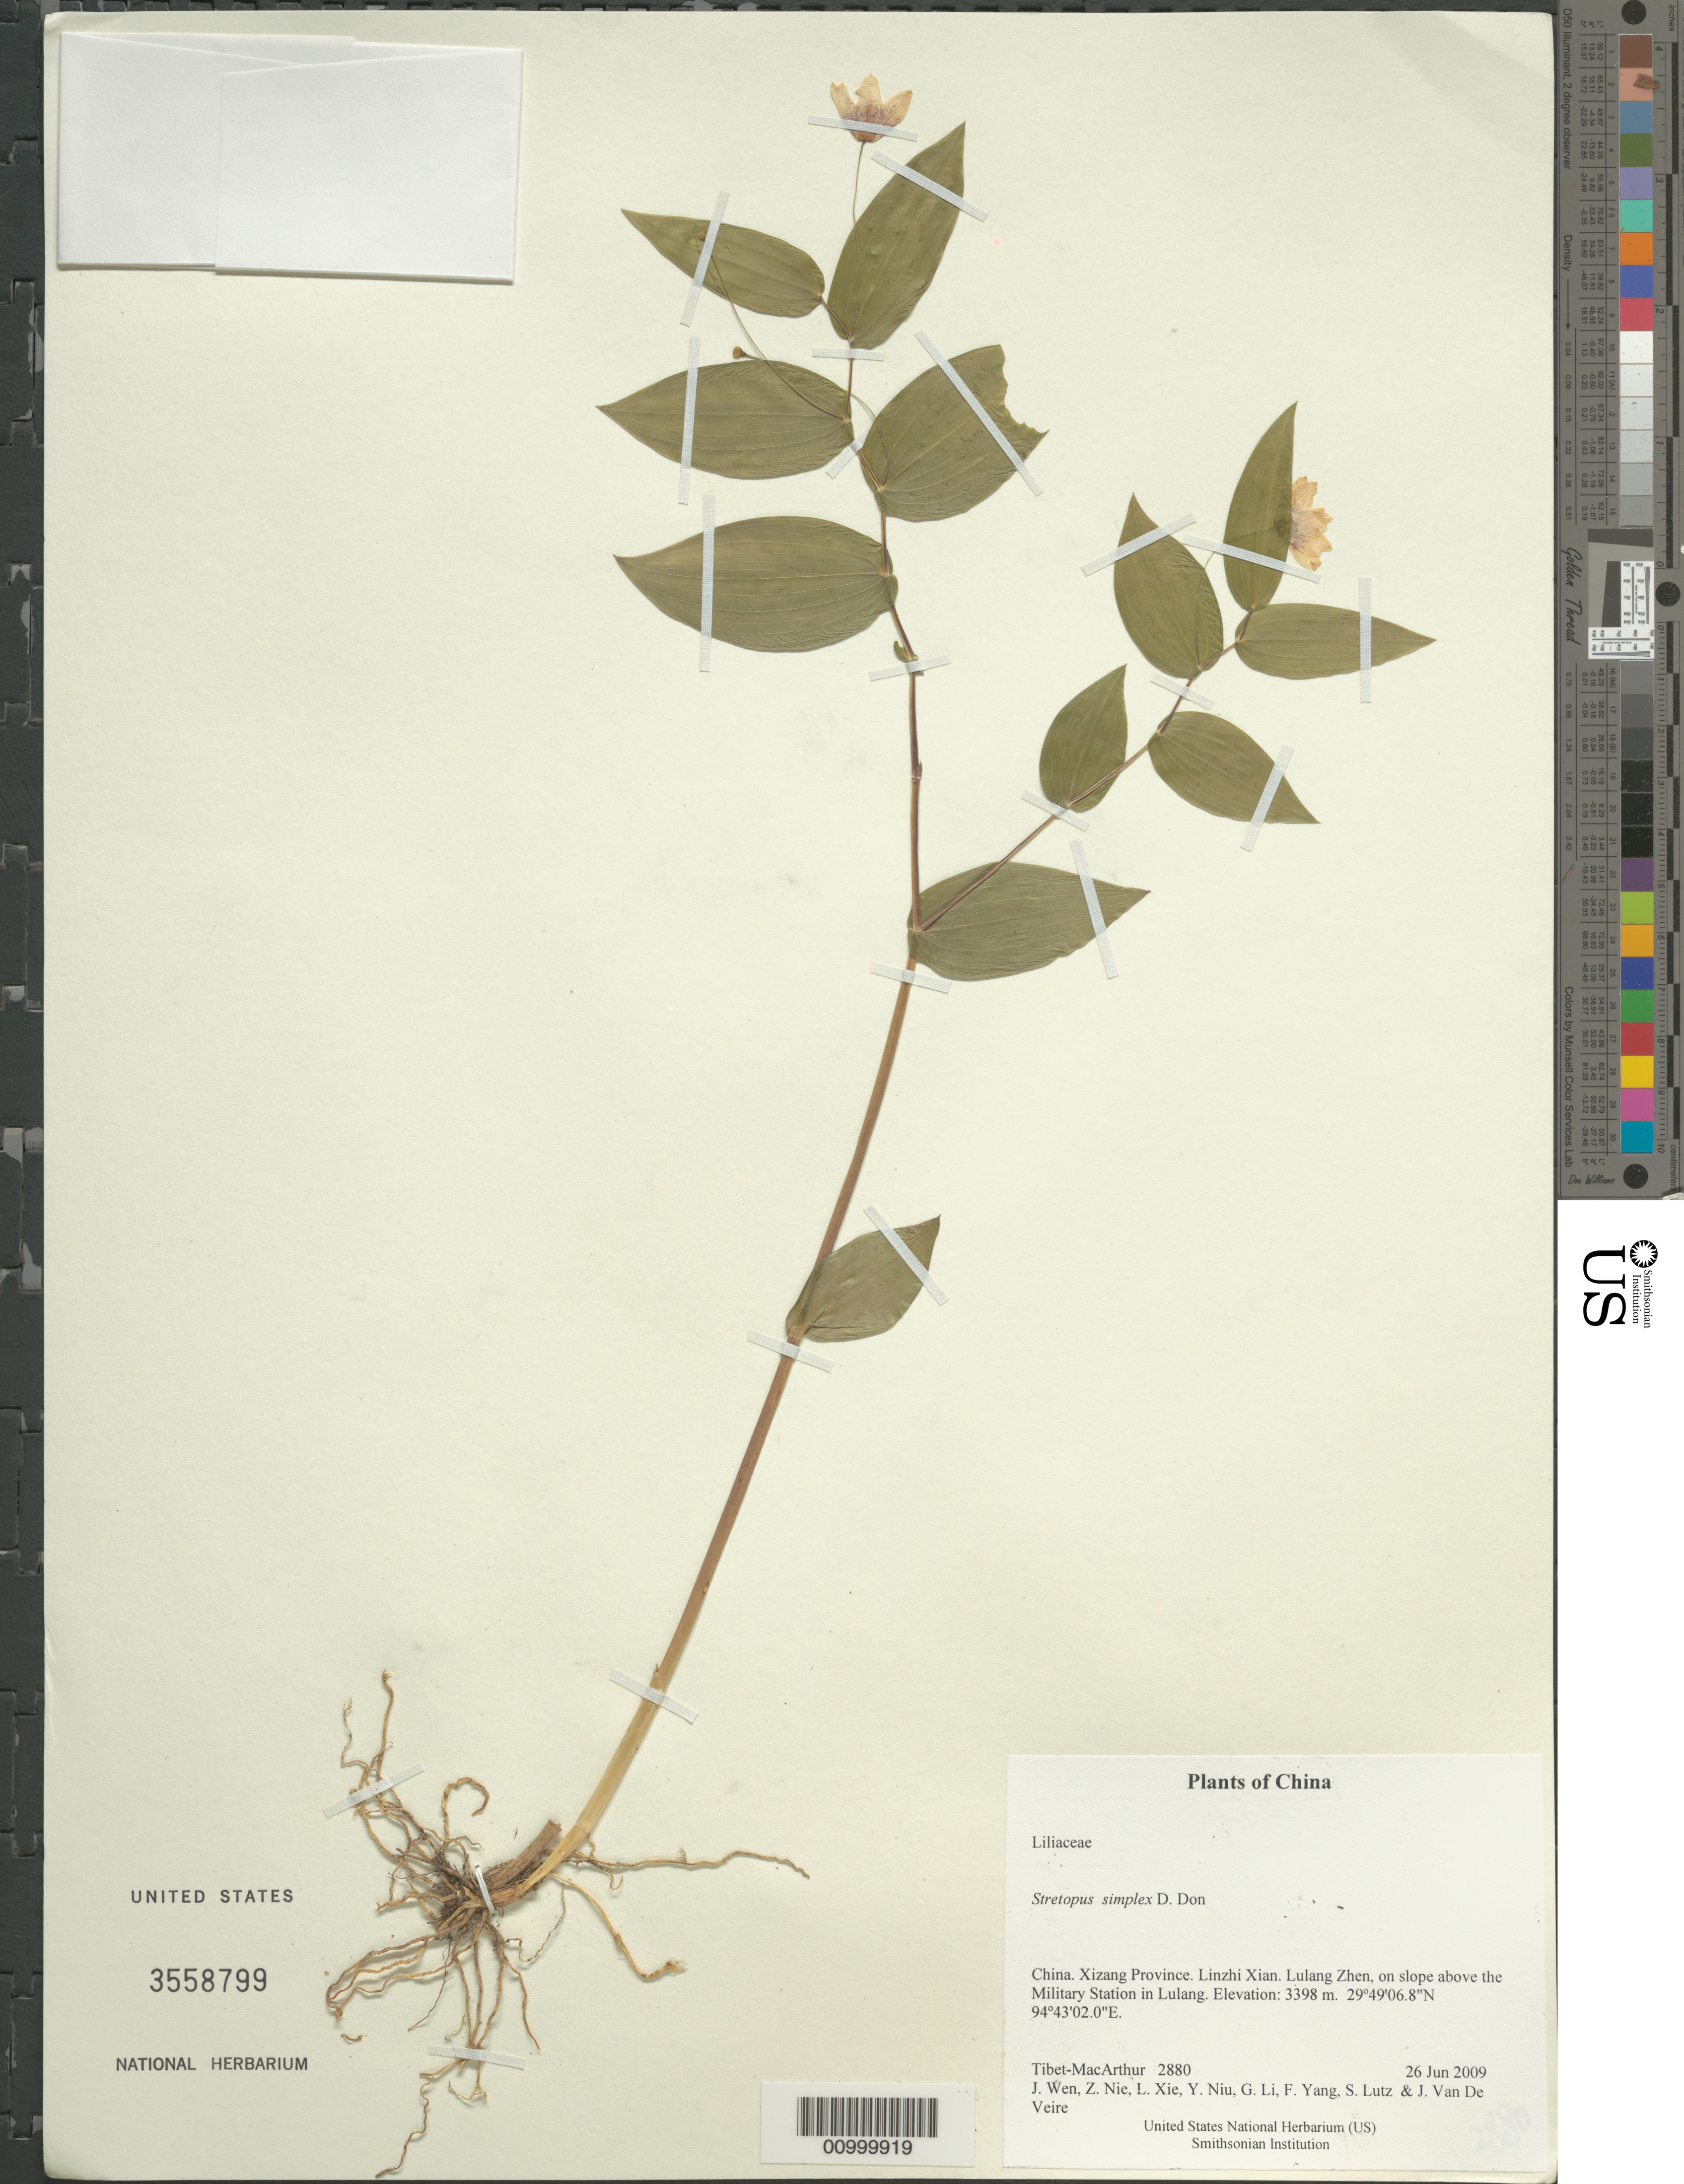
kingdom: Plantae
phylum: Tracheophyta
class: Liliopsida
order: Liliales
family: Liliaceae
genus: Streptopus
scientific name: Streptopus simplex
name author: D. Don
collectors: Tibet-MacArthur, J. Wen, Z. Nie, L. Xie, Y. Niu, G. Li, F. Yang, S. Lutz & J. Van De Veire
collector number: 2880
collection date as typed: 26 Jun 2009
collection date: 2009-06-26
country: China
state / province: Xizang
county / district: Linzhi Xian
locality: Lulang Zhen, on slope above the Military Station in Lulang.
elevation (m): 3398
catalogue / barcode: US 3558799